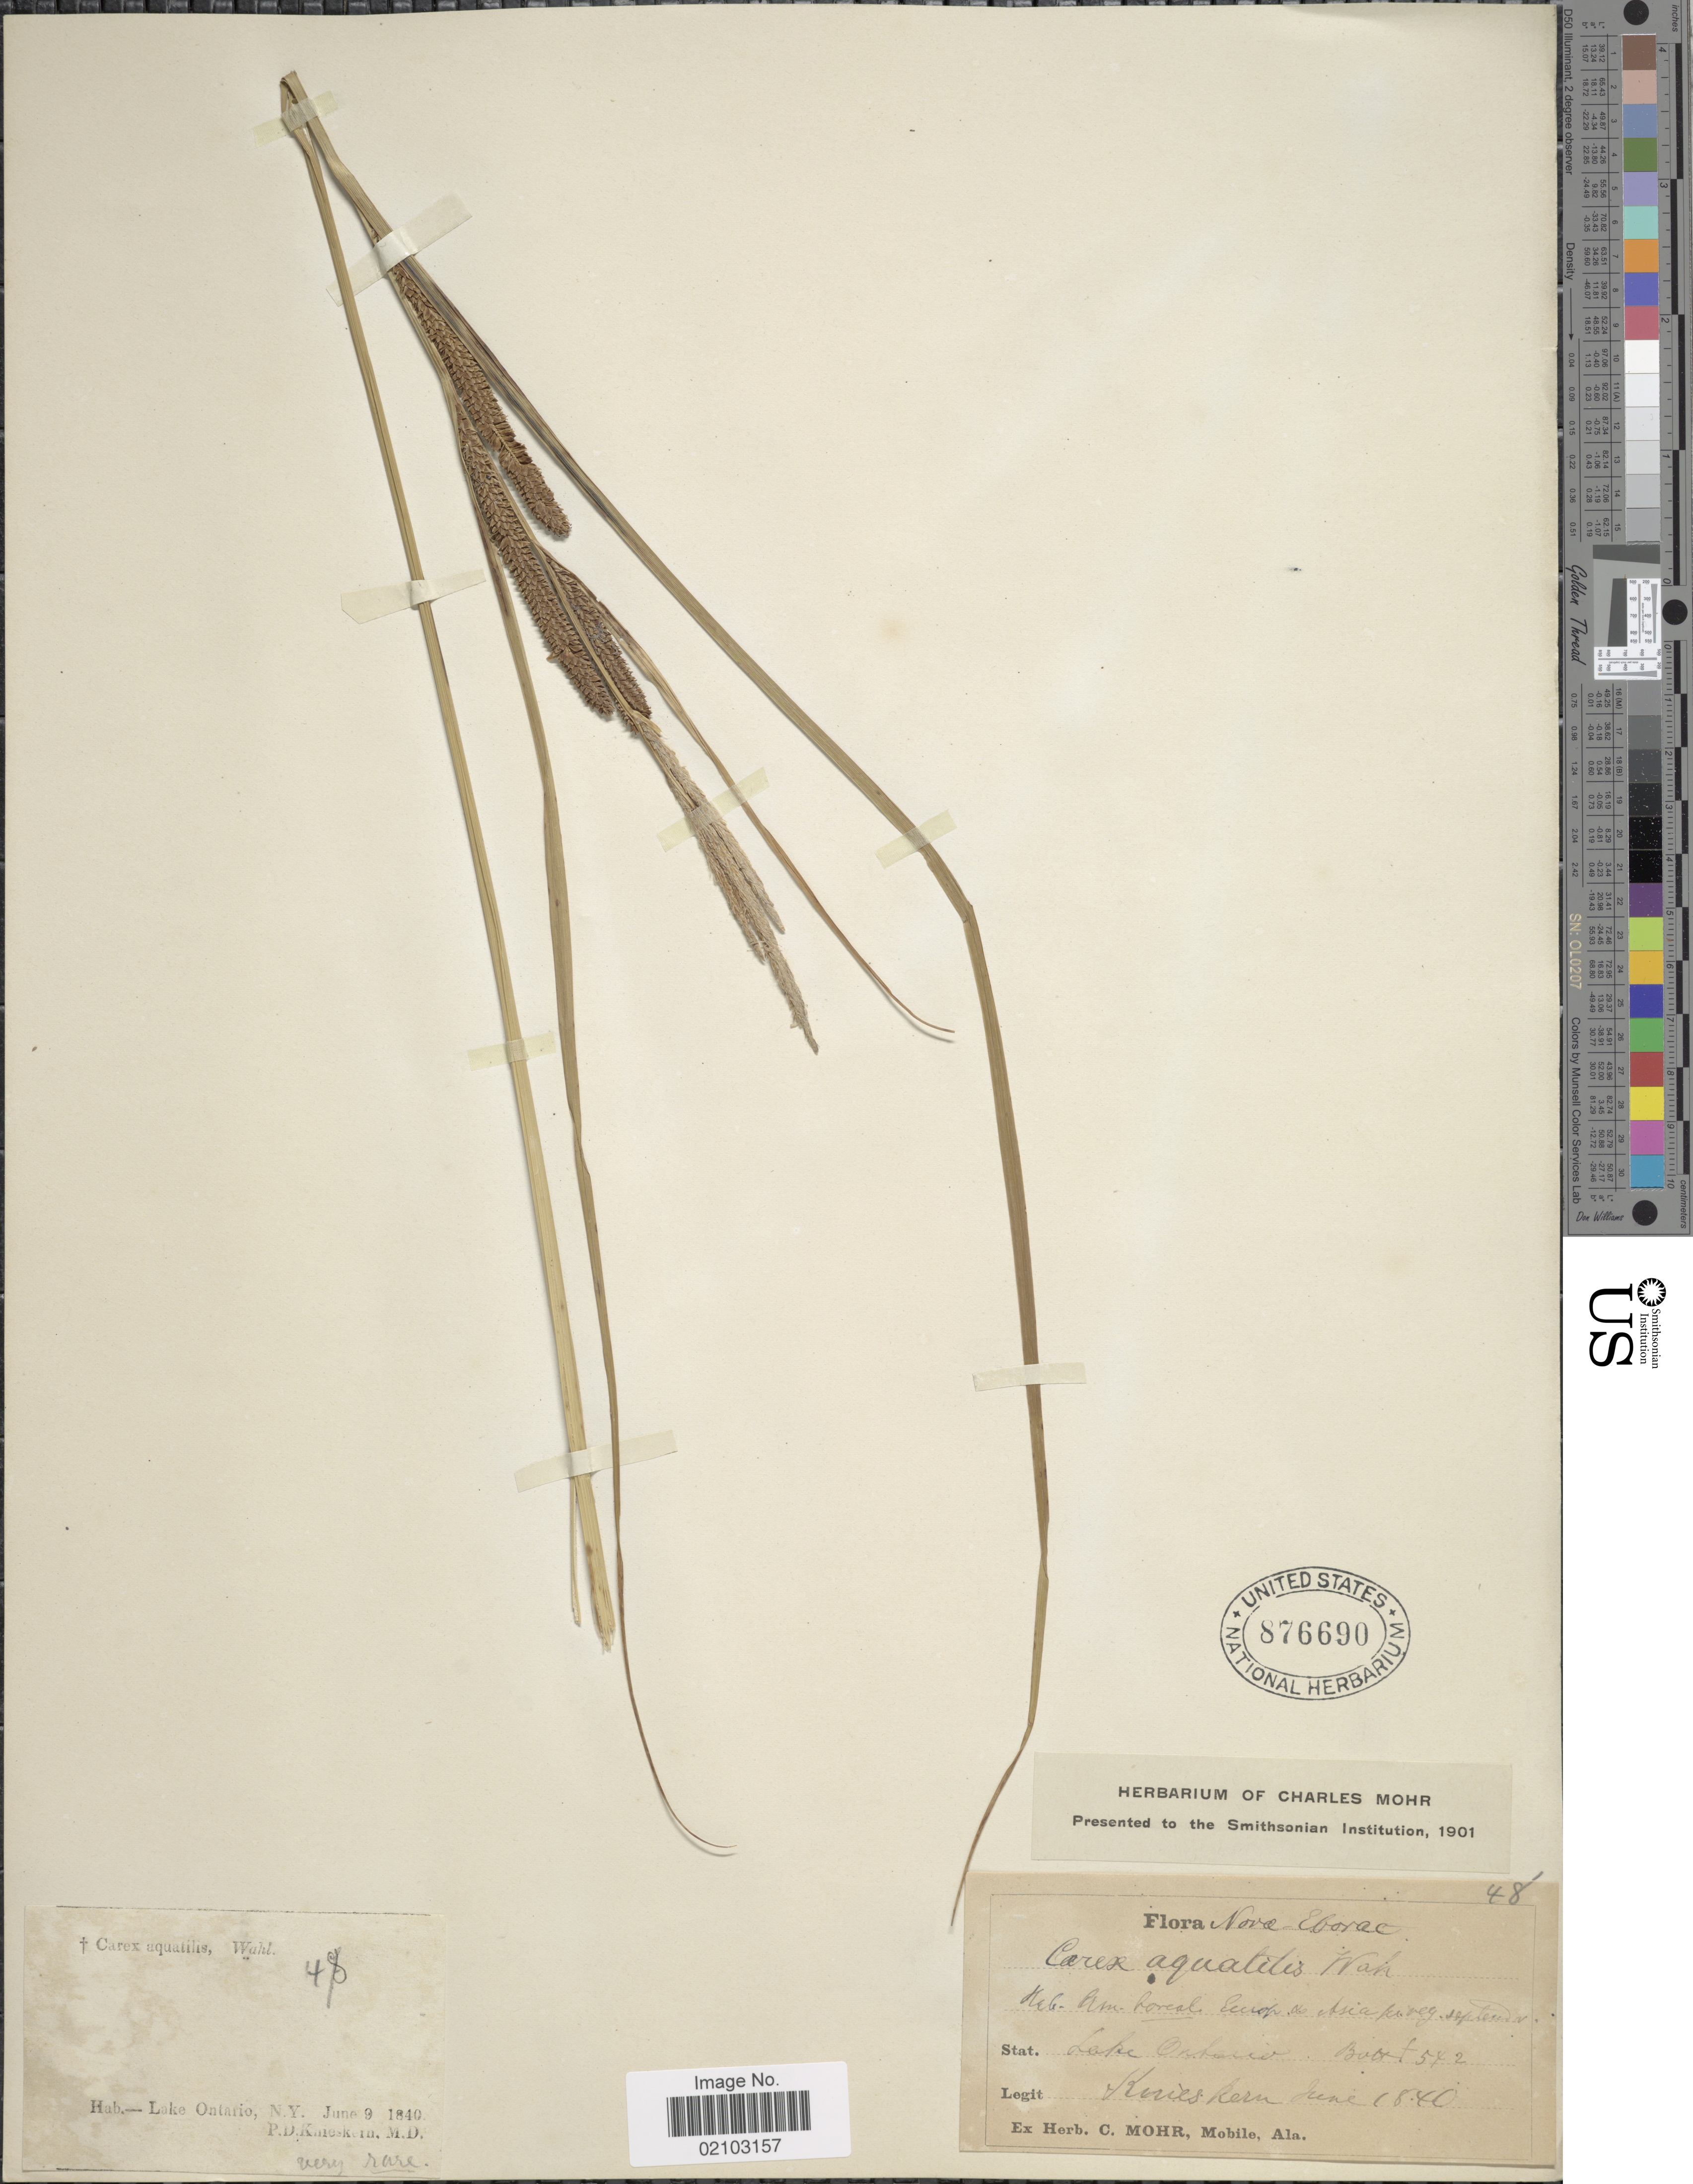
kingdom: Plantae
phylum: Tracheophyta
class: Liliopsida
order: Poales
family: Cyperaceae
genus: Carex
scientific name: Carex aquatilis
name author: Wahlenb.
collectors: P. D. Knieskern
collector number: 48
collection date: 1840-06-09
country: United States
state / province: New York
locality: Lake Ontario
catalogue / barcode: US 876690